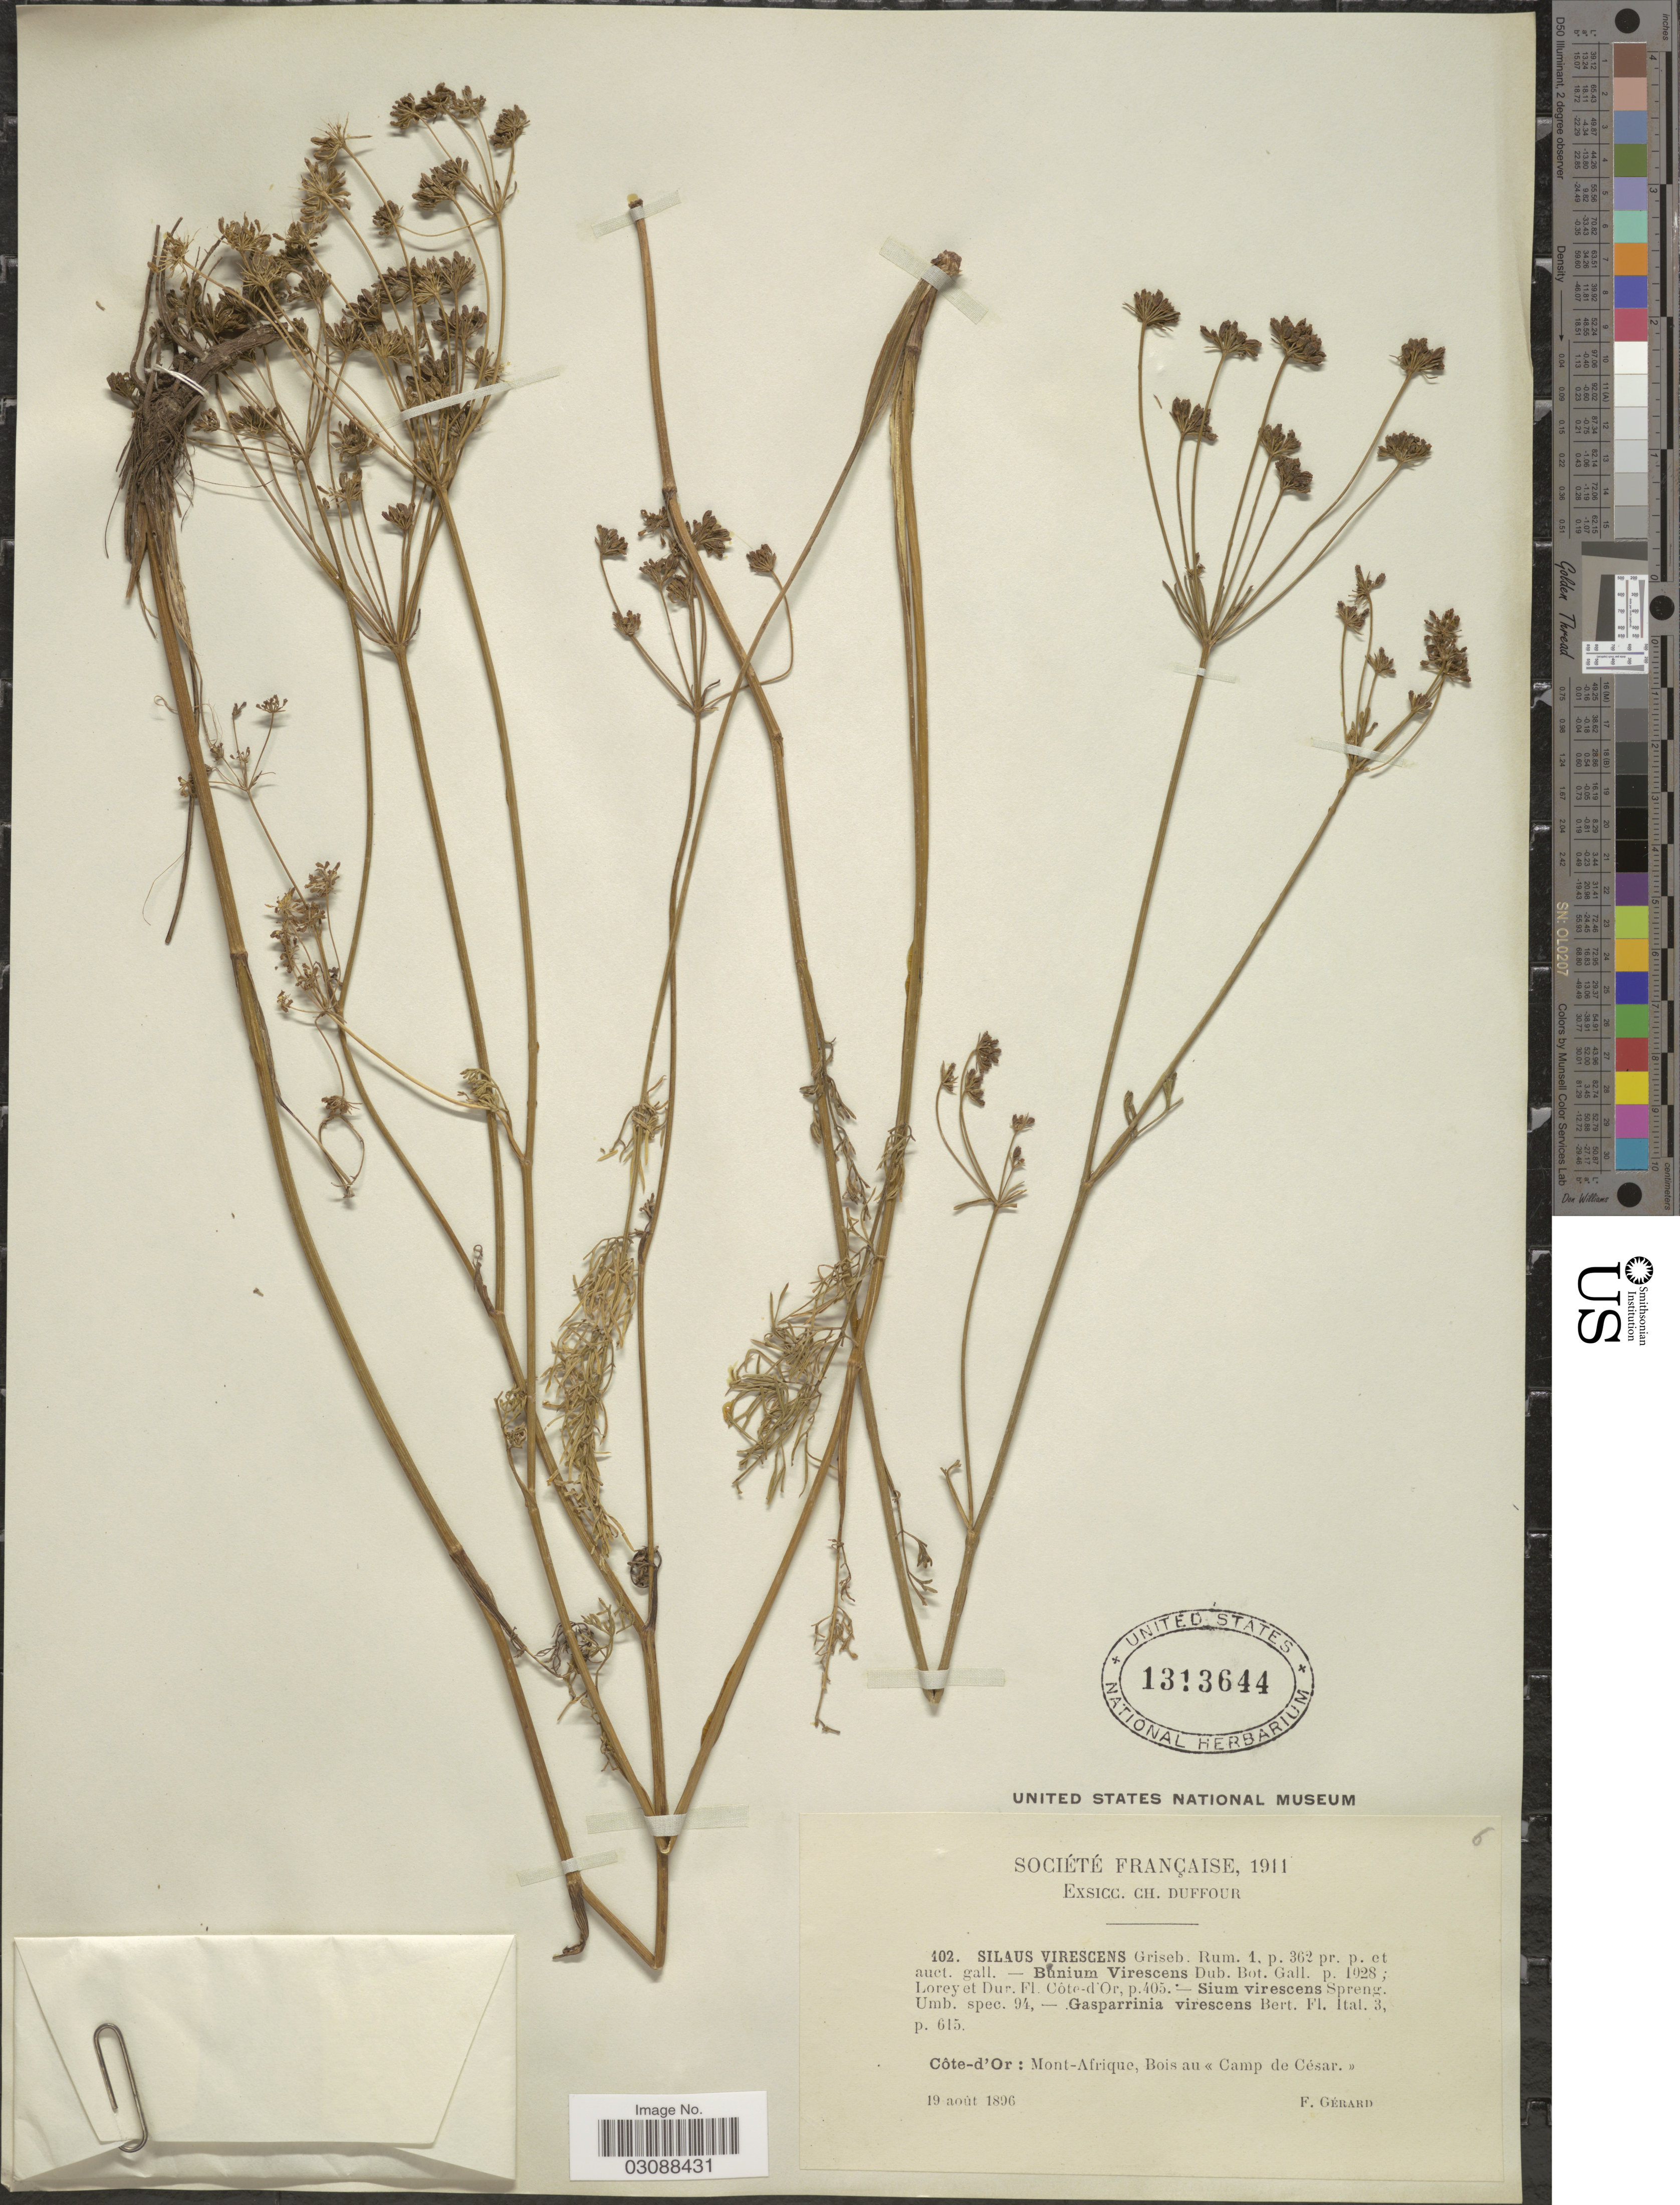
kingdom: Plantae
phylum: Tracheophyta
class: Magnoliopsida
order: Apiales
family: Apiaceae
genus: Silaus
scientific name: Silaus virescens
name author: (Spreng.) Boiss.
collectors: F. Gérard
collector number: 102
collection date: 1896-08-19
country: France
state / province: Bourgogne-Franche-Comté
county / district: Côte-d'Or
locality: Côte-d'Or: Mont-Afrique, Bois au Camp de César.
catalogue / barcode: US 1313644